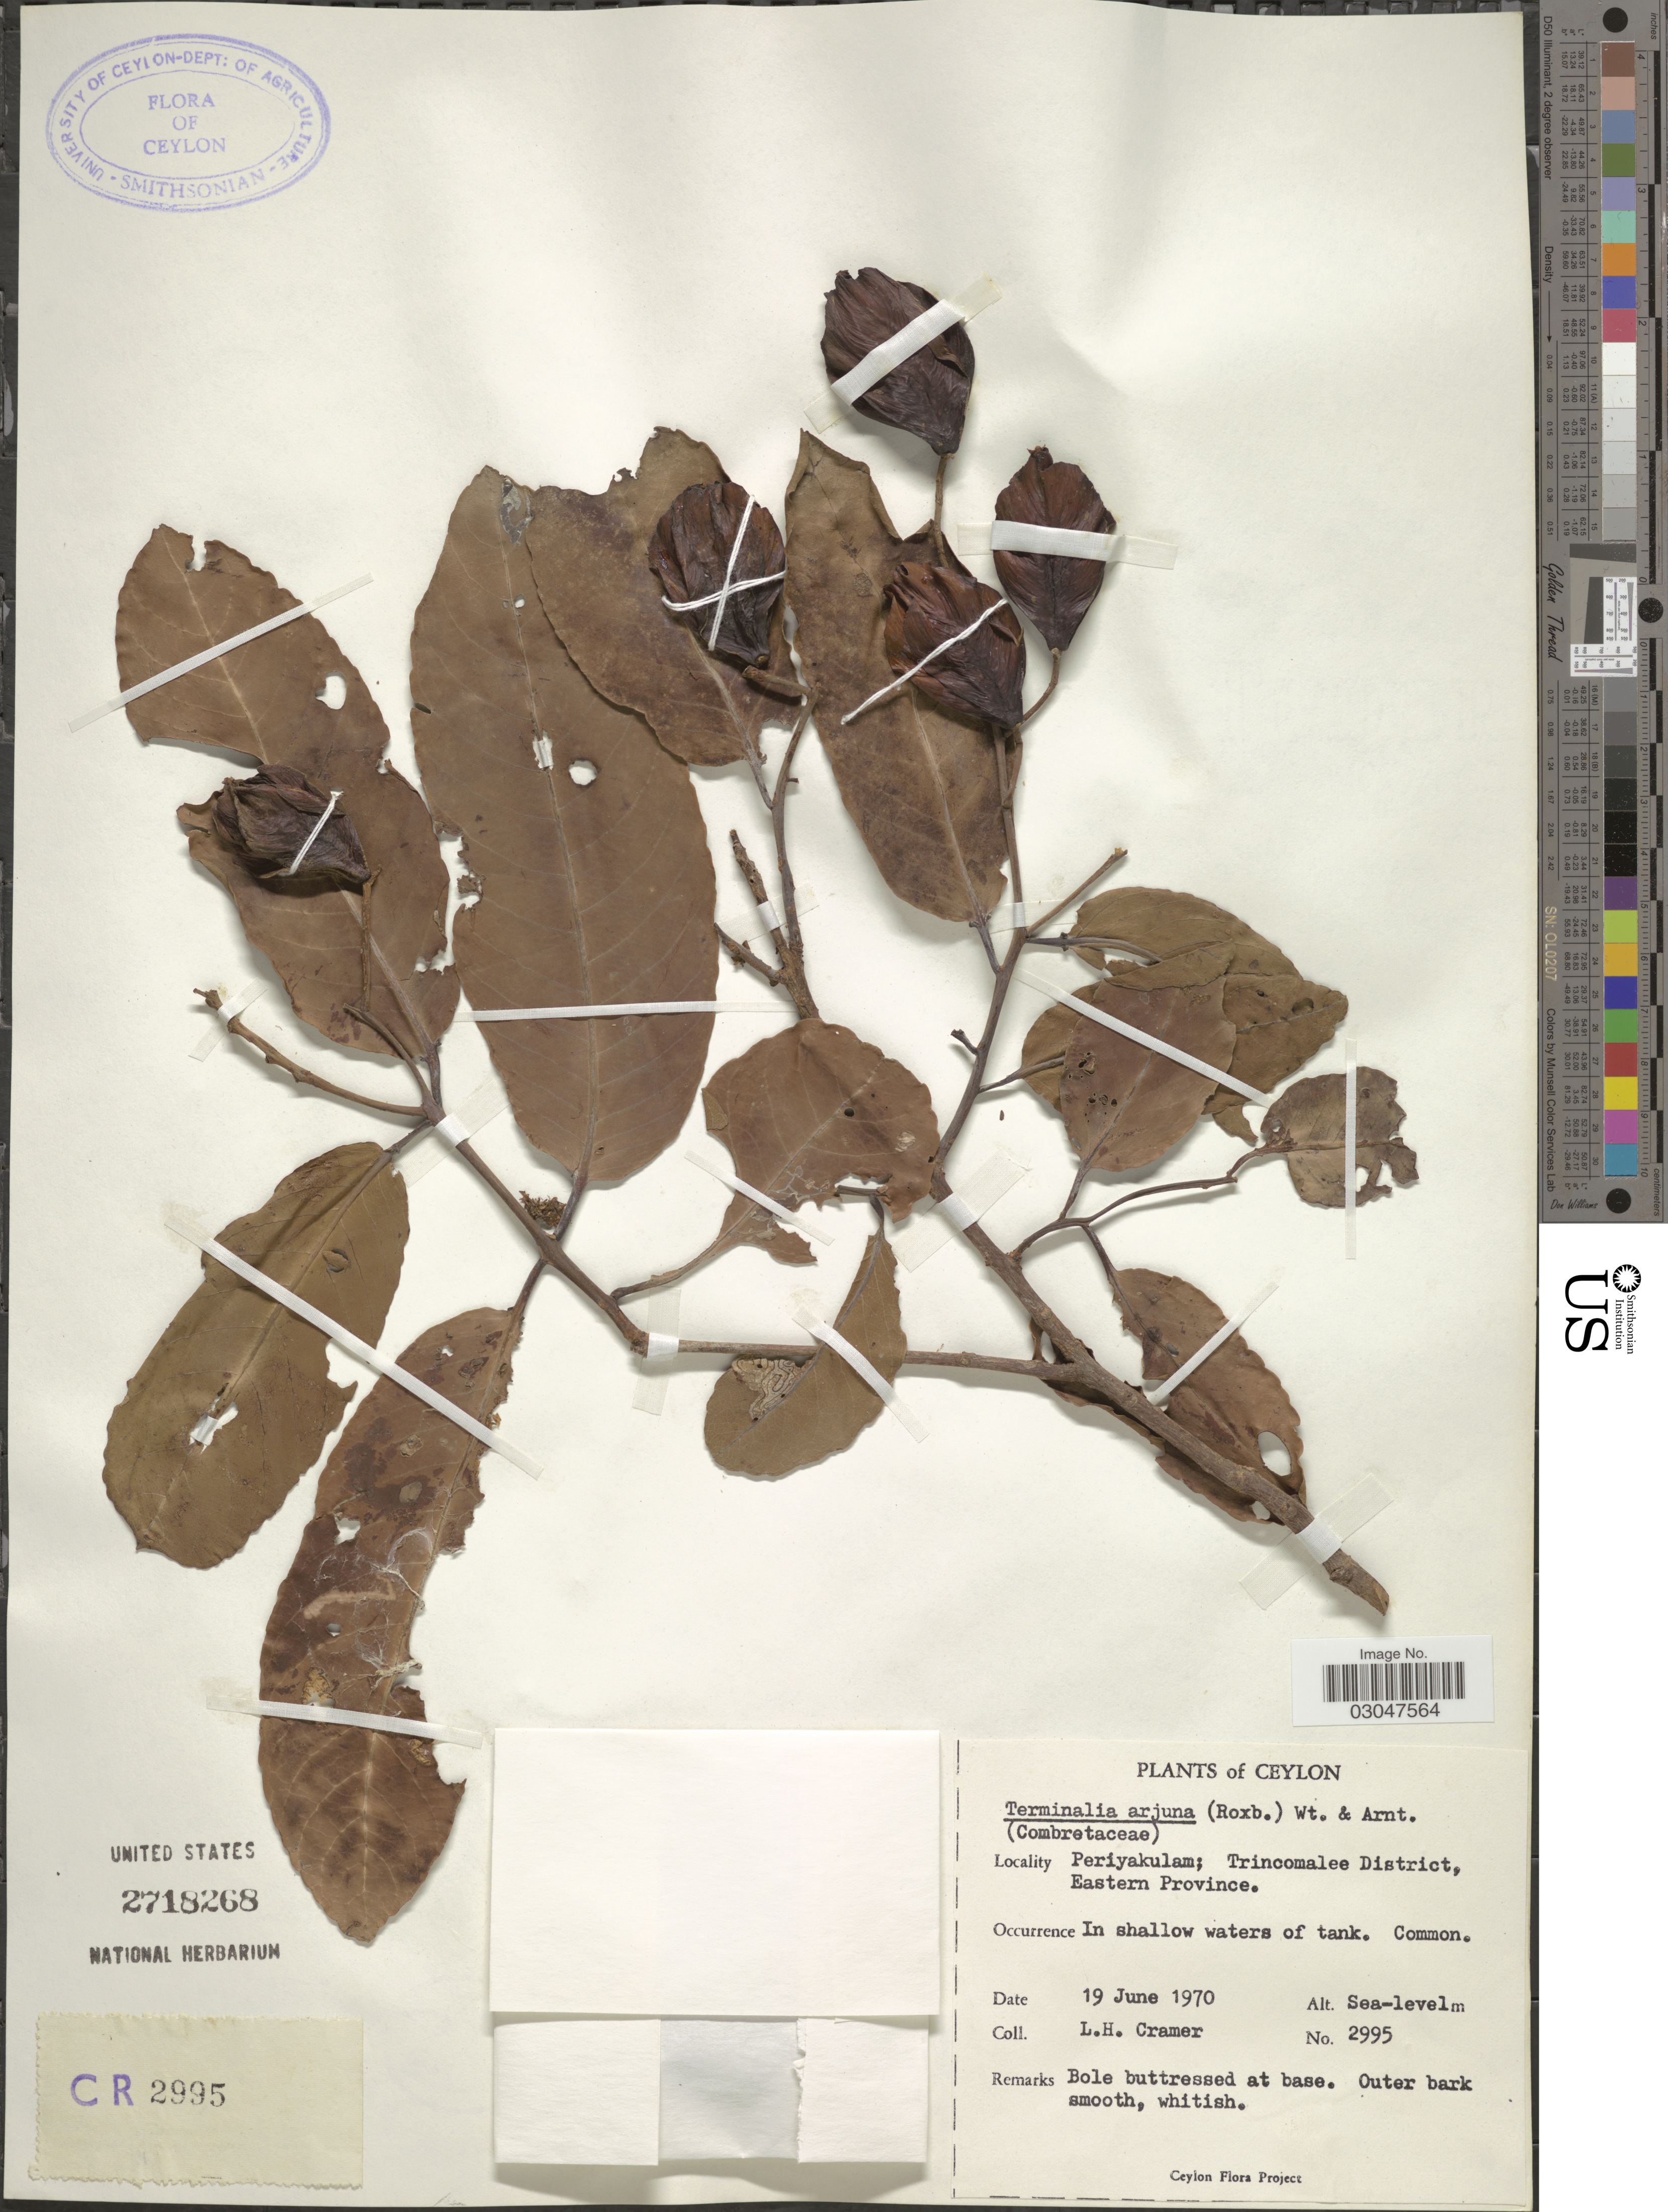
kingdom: Plantae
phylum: Tracheophyta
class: Magnoliopsida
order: Myrtales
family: Combretaceae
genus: Terminalia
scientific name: Terminalia arjuna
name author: (Roxb. ex DC.) Wight & Arn.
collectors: L. H. Cramer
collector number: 2995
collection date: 1970-06-19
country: Sri Lanka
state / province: Eastern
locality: Ceylon. Periyakulam; Trincomalee District.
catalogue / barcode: US 2718268